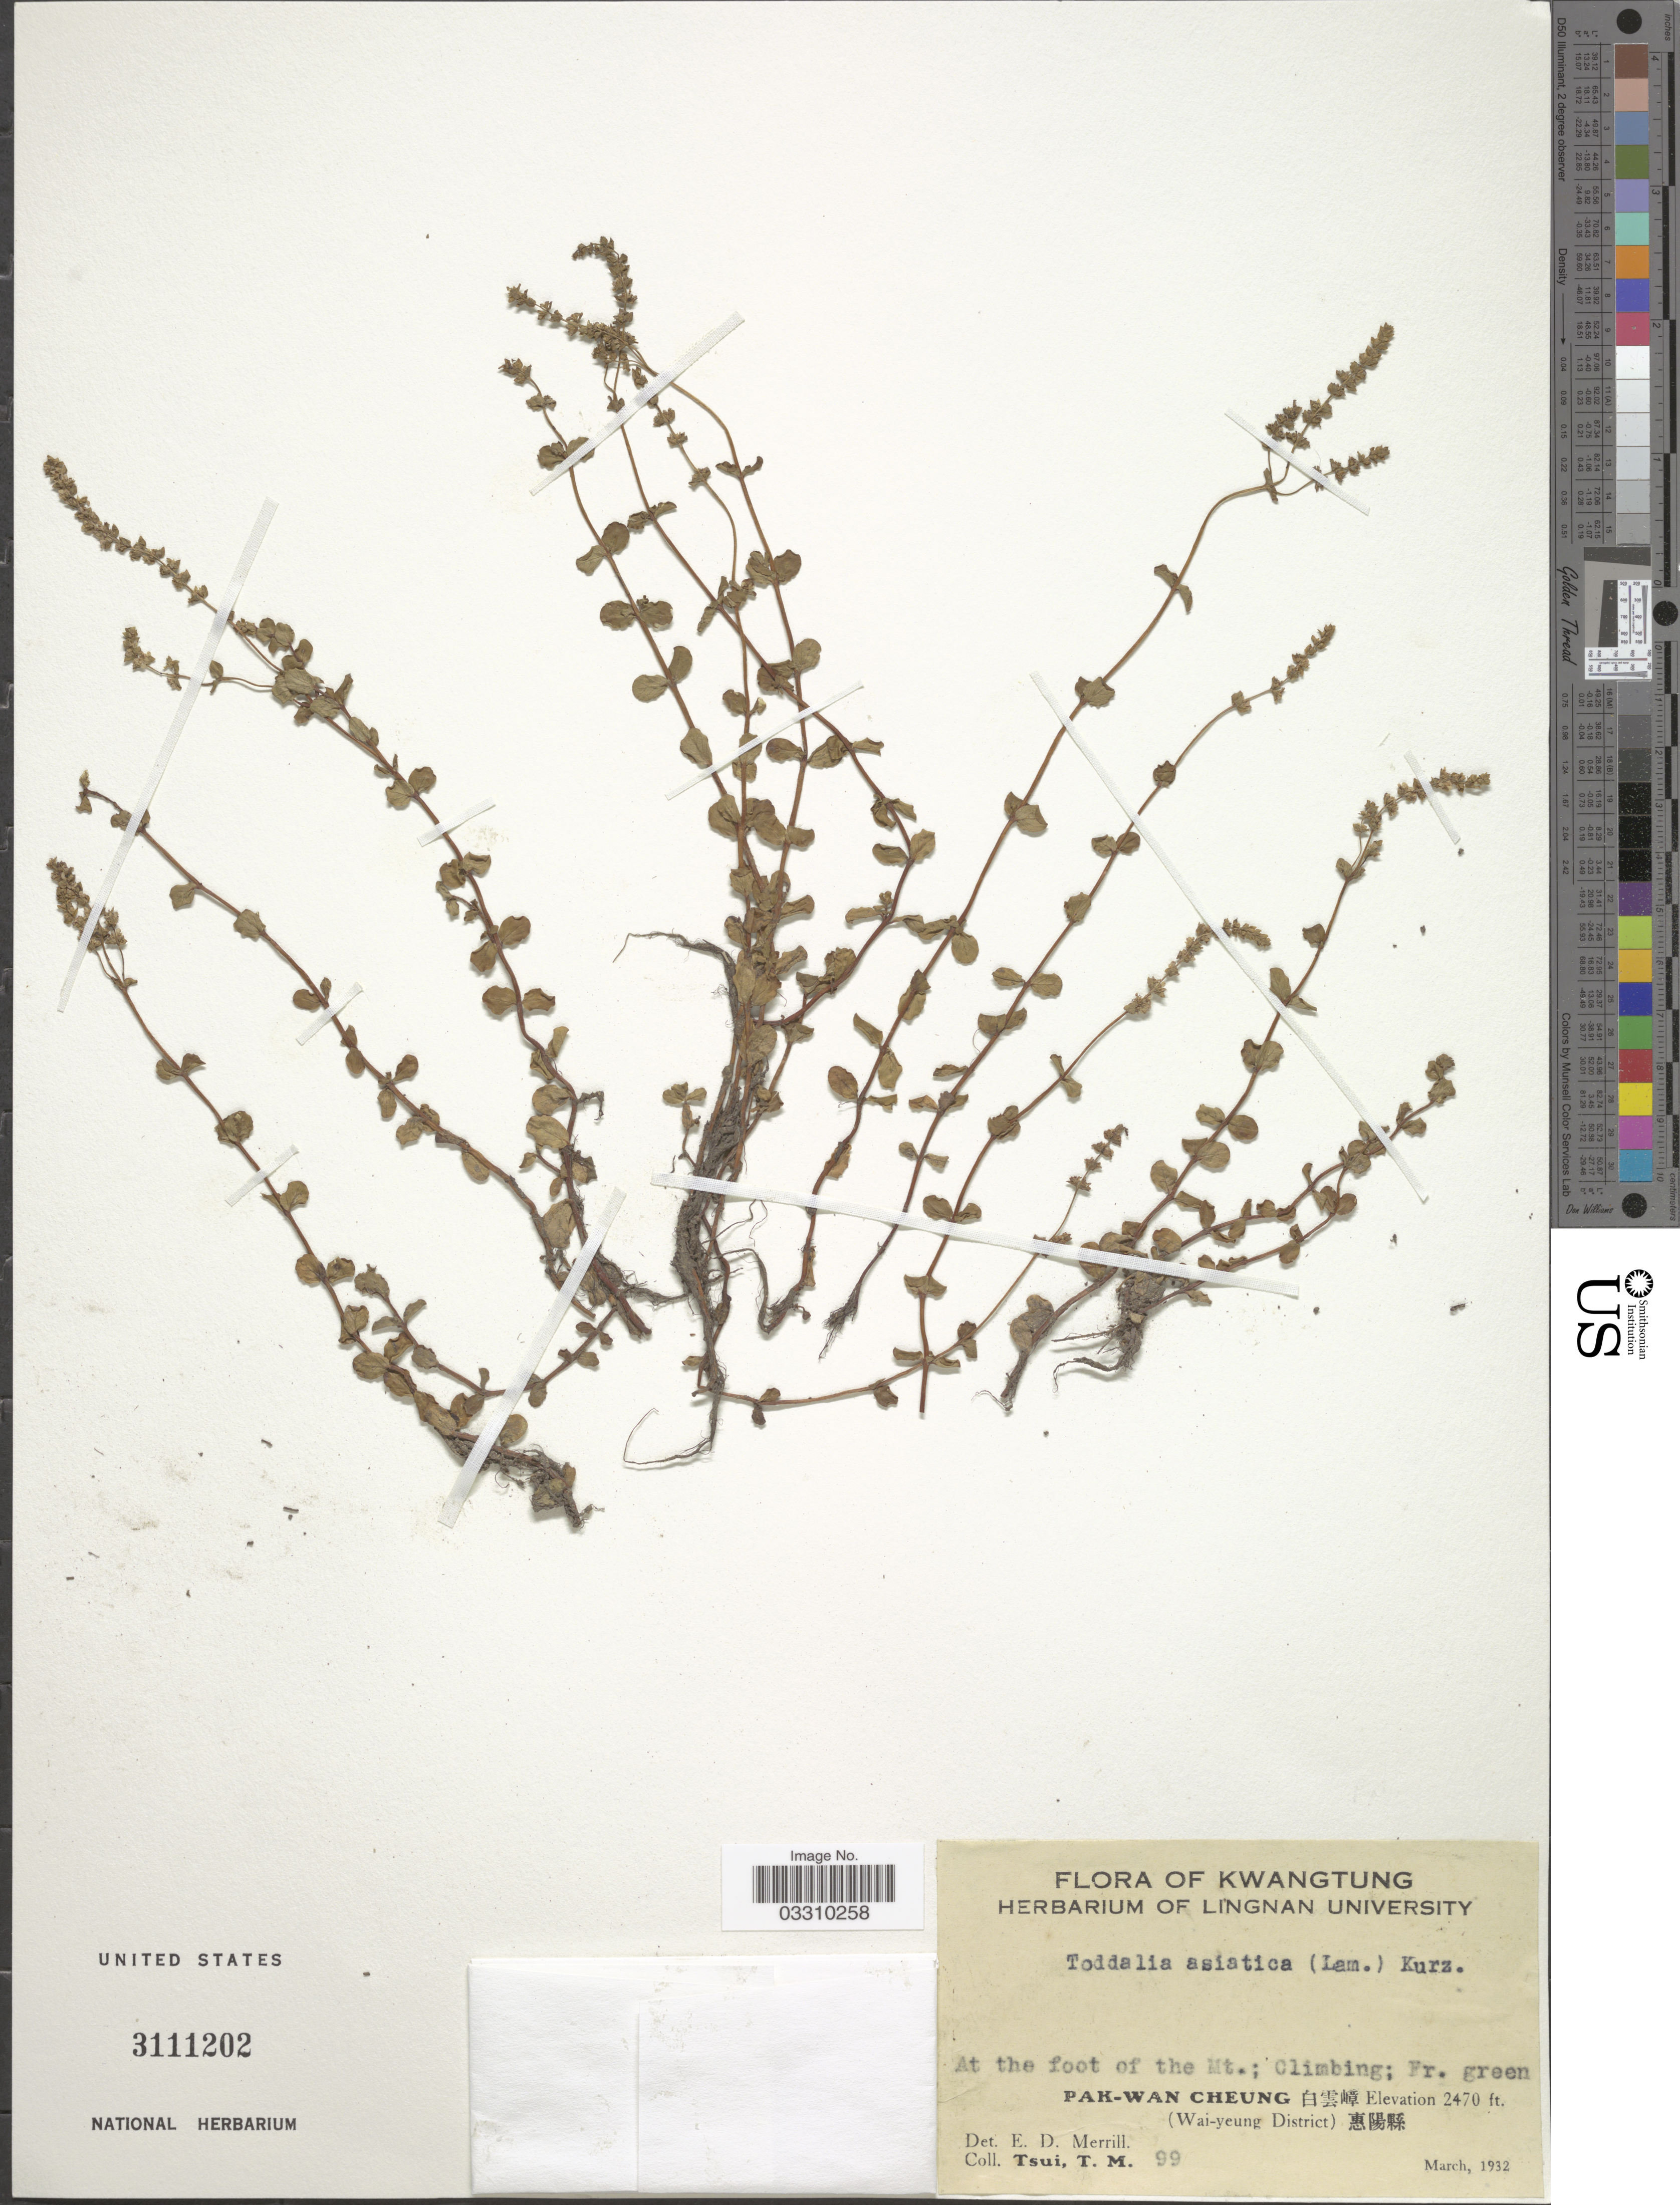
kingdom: Plantae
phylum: Tracheophyta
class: Magnoliopsida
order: Sapindales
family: Rutaceae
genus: Zanthoxylum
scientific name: Zanthoxylum asiaticum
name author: (L.) Appelhans et al.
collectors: T. Tsui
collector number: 99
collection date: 1932-03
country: China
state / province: Guangdong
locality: Kwatung.At the foot of the Mt. Pak-Wan Cheung (Wai-yeung District) .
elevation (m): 753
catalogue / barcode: US 3111202